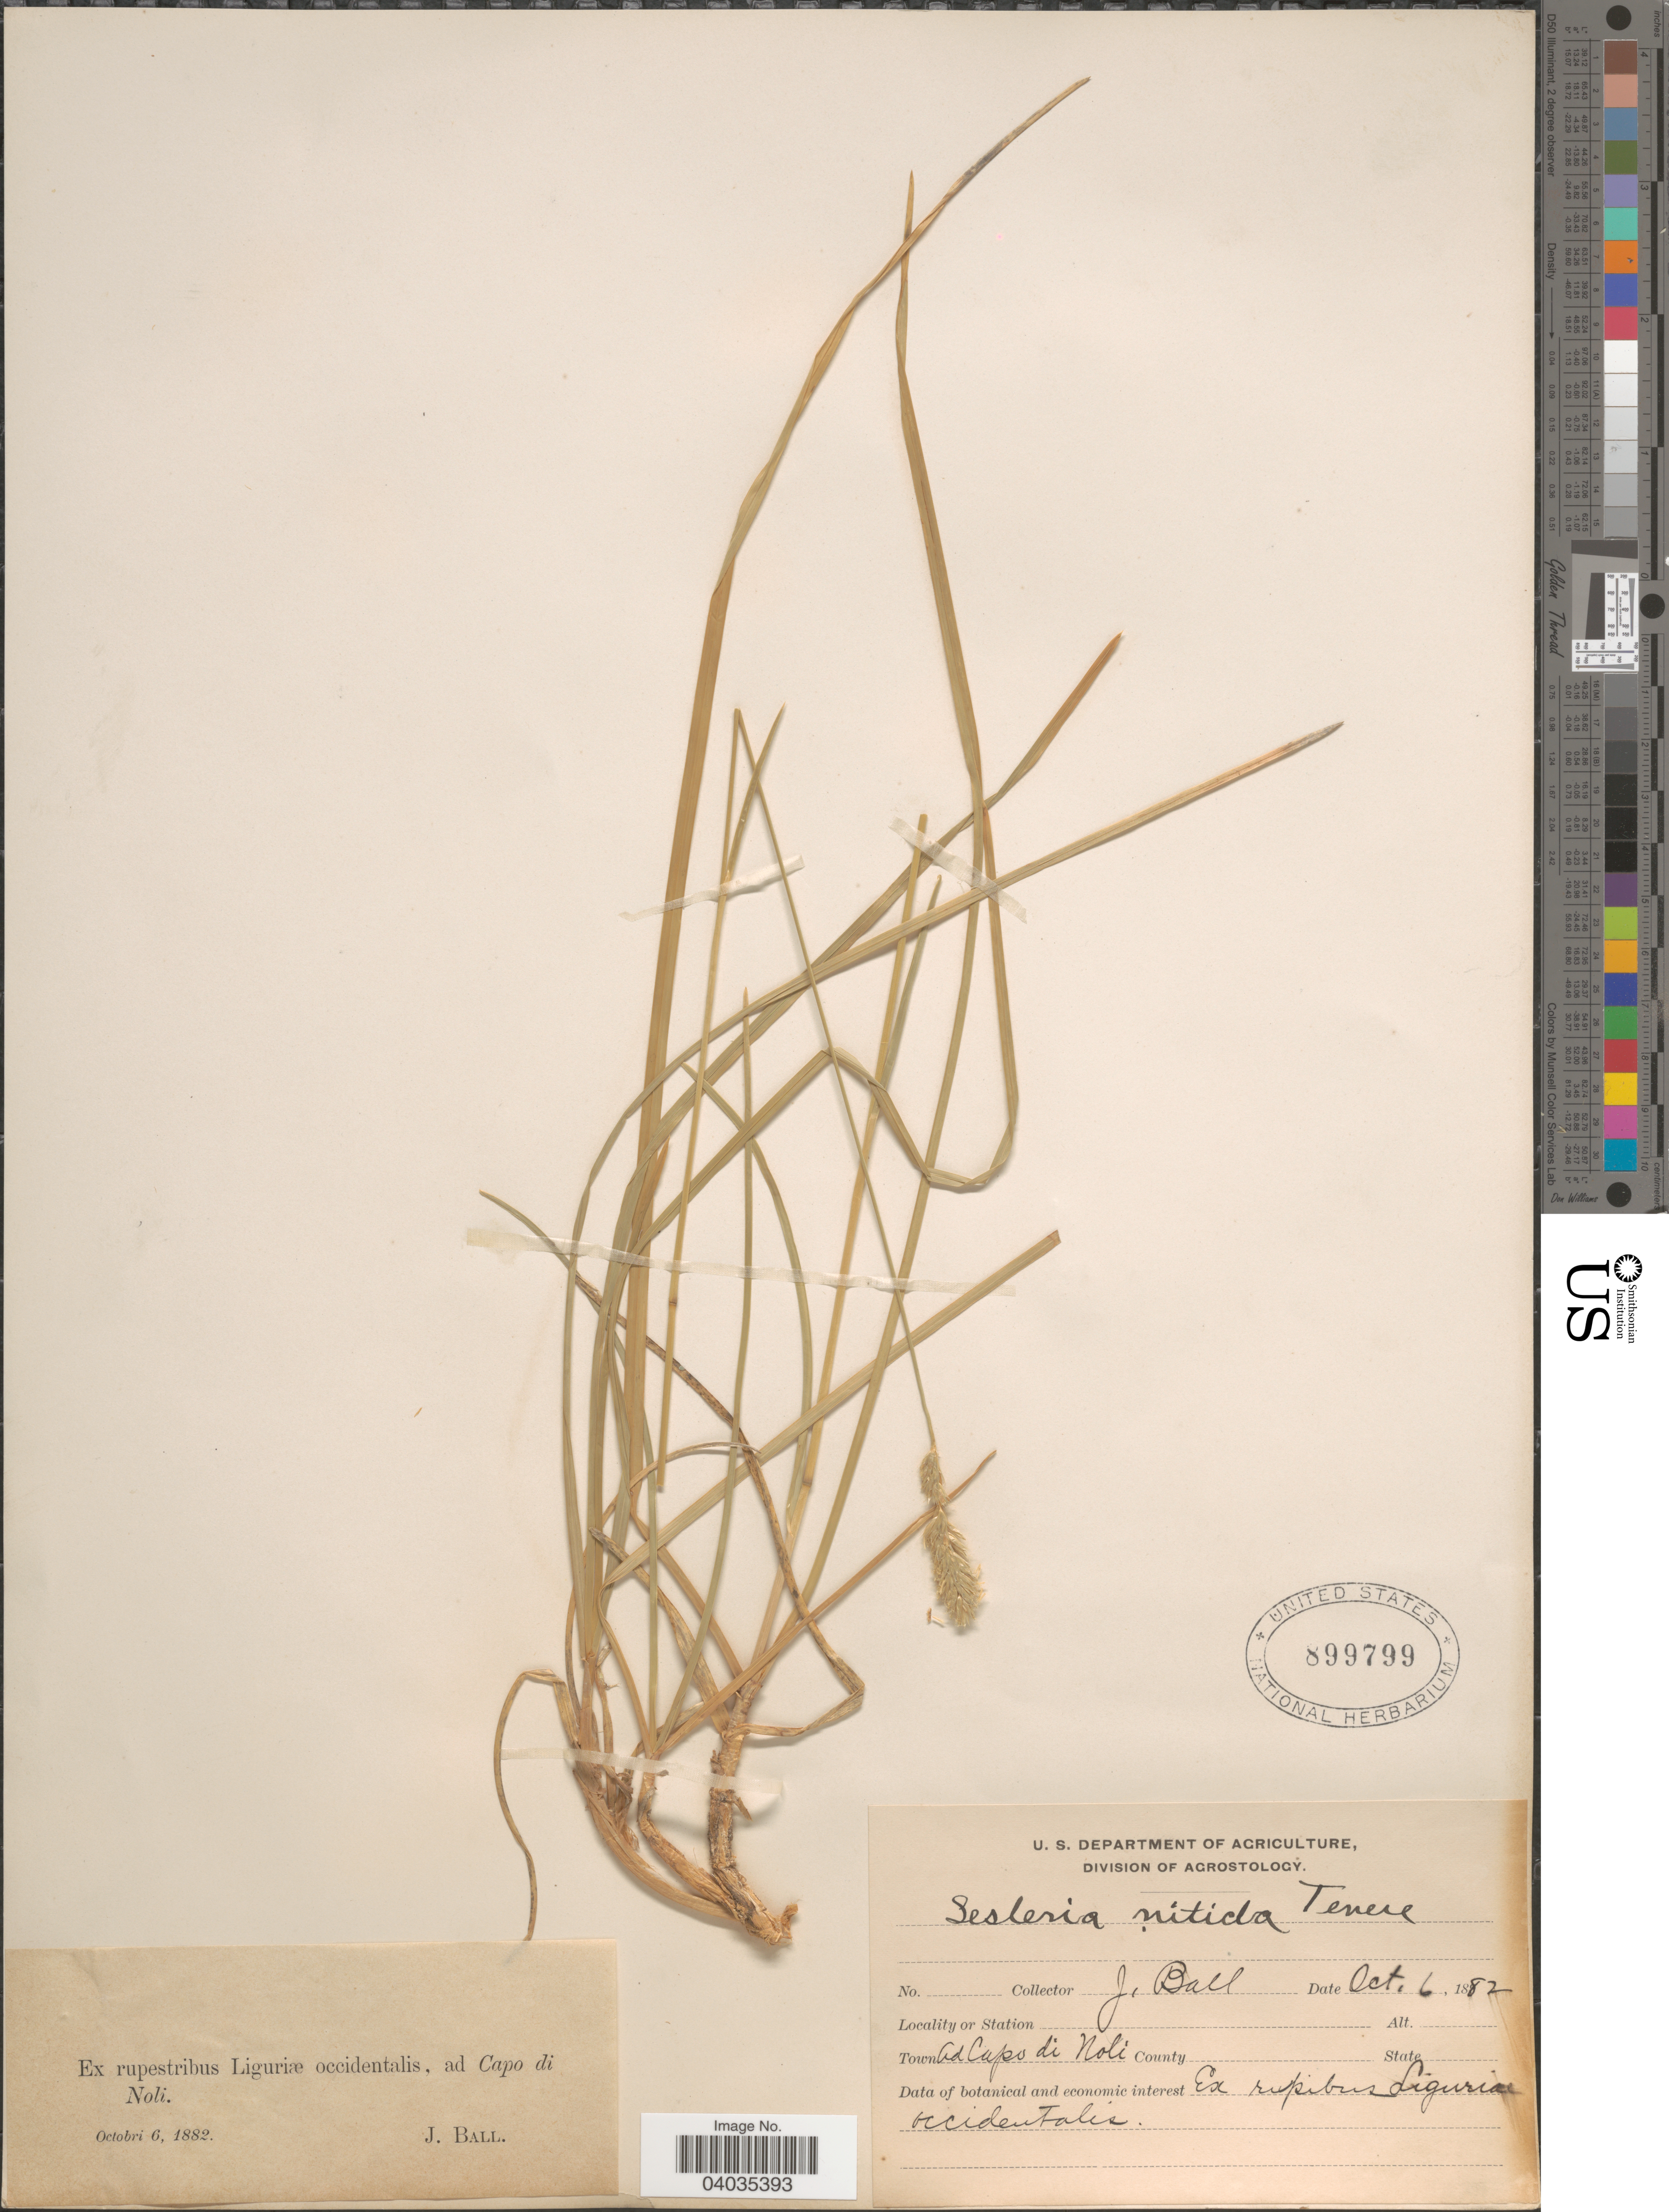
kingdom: Plantae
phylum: Tracheophyta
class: Liliopsida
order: Poales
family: Poaceae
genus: Sesleria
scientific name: Sesleria nitida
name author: Ten.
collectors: J. Ball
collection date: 1882-10-06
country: Italy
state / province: Liguria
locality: Ex rupestribus Liguriæ occidentalis, ad Capo di Noli.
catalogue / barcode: US 899799